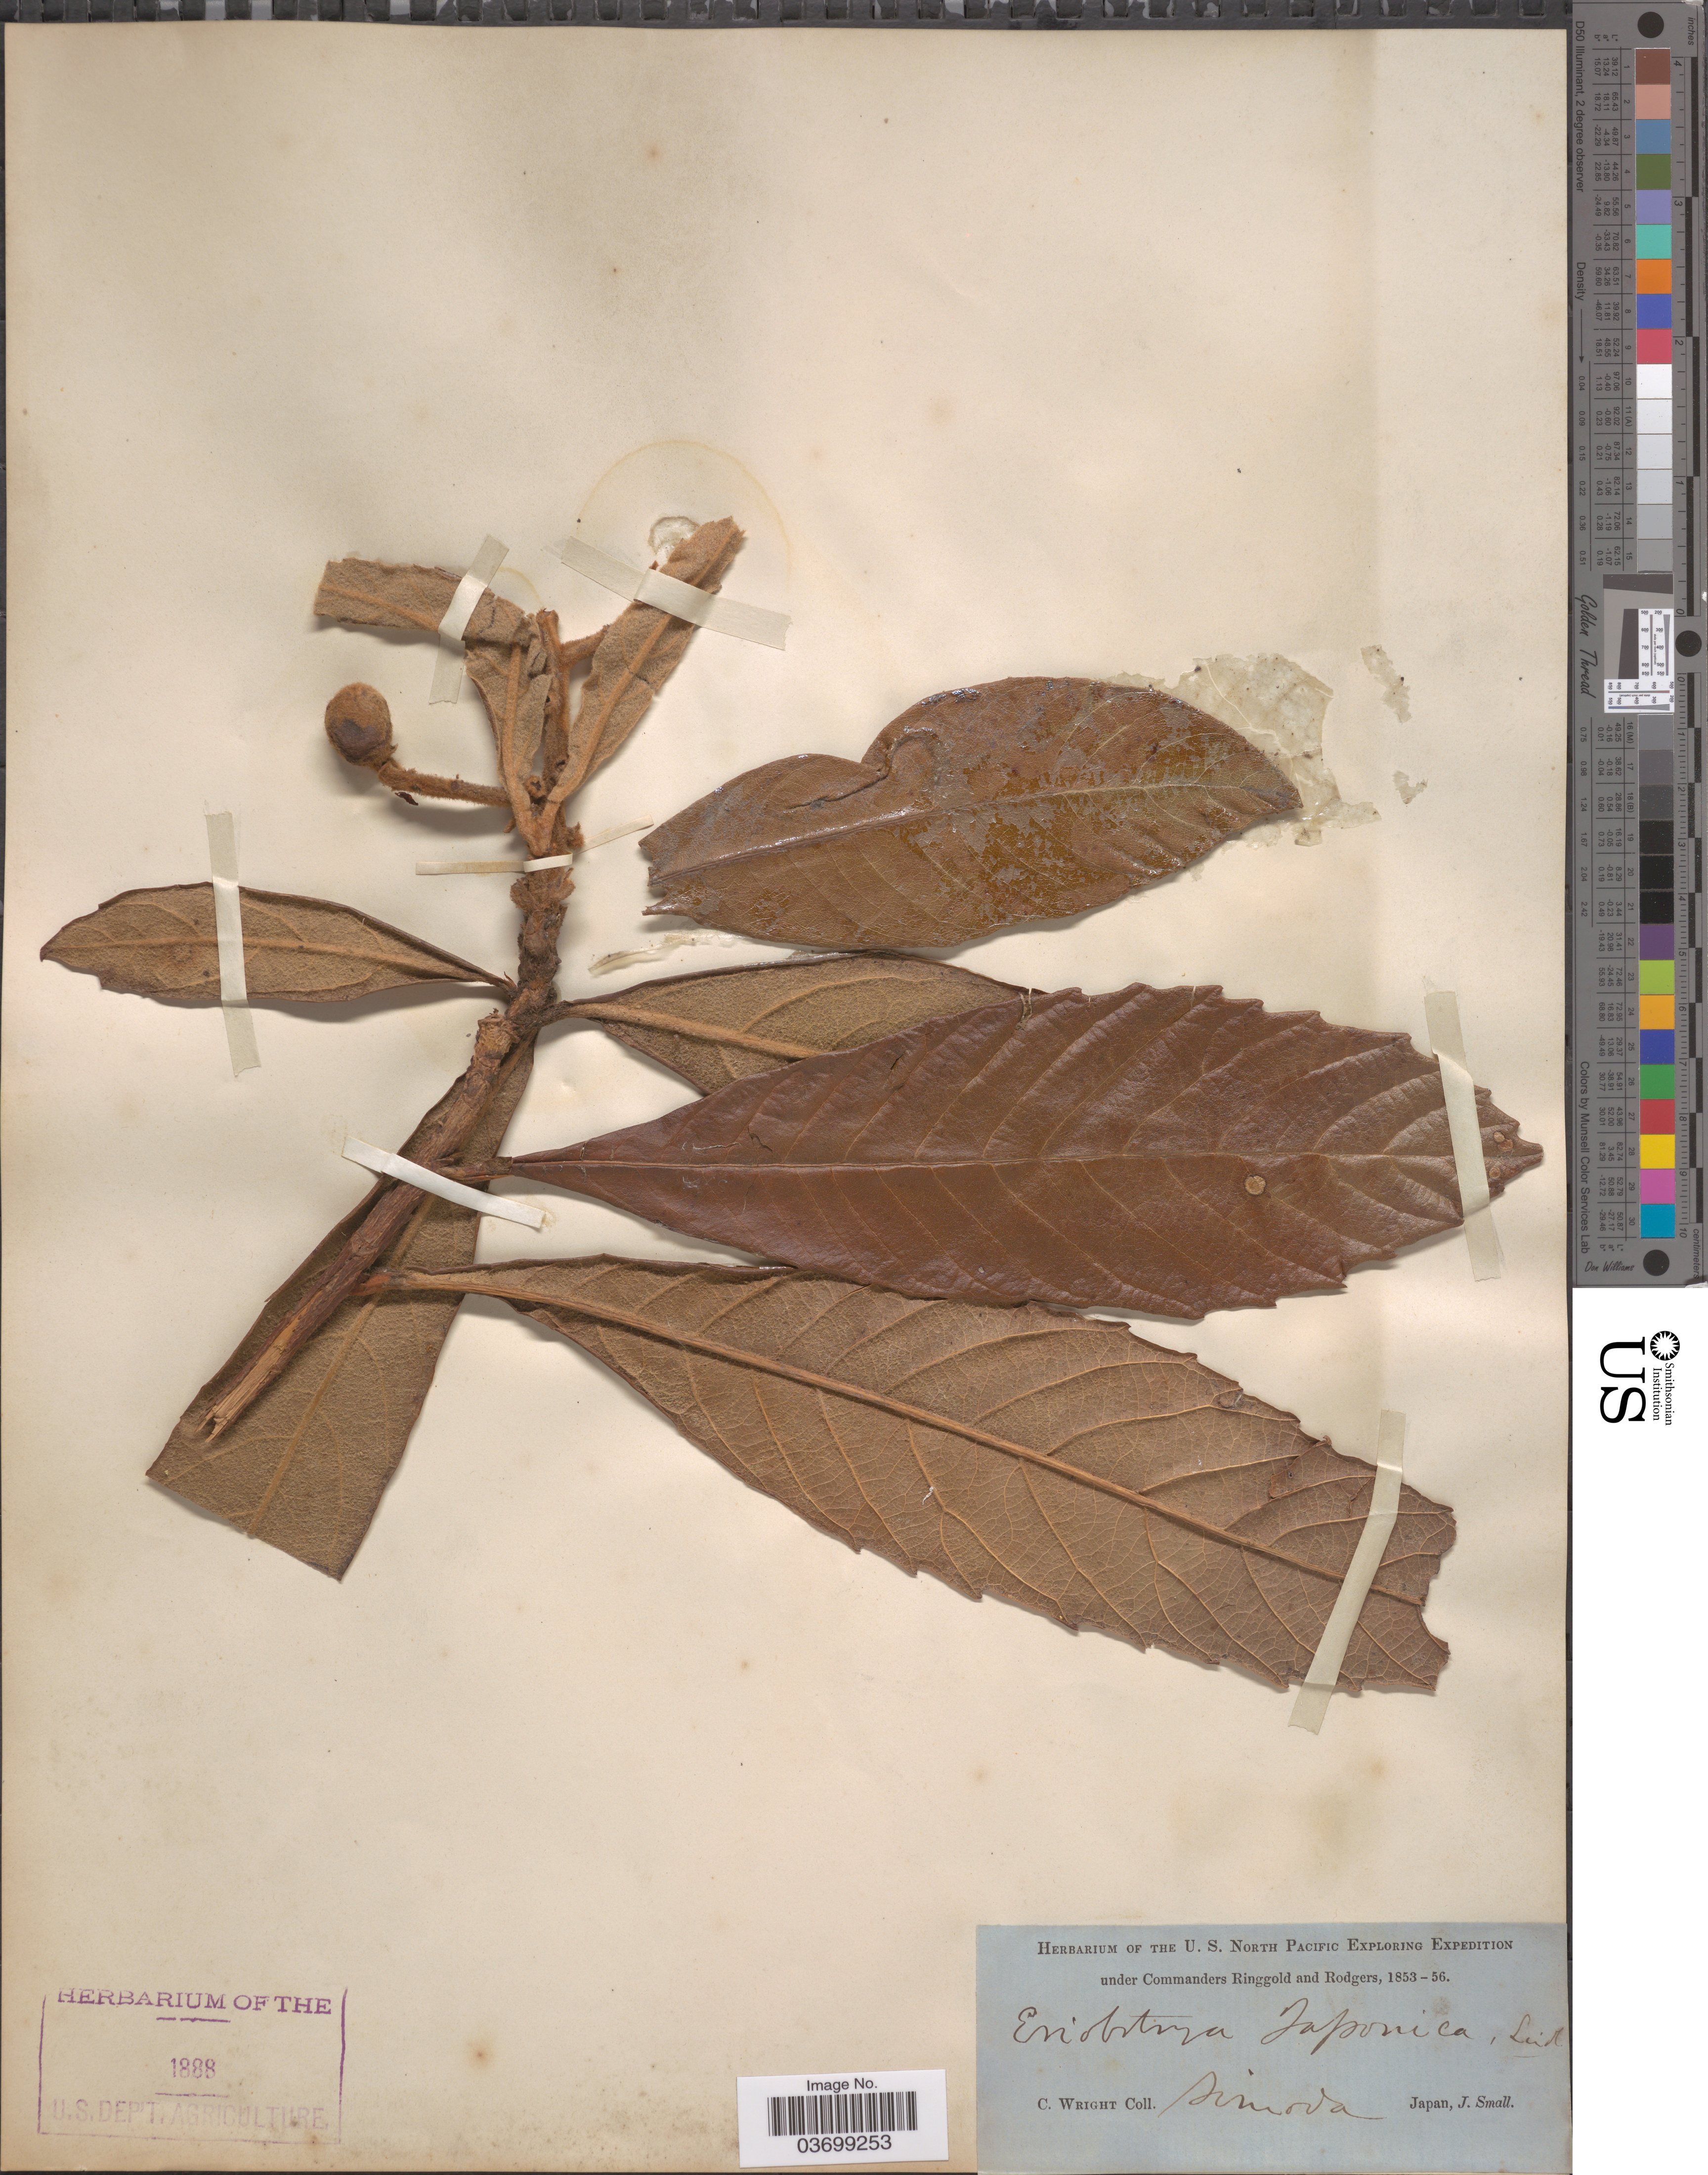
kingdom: Plantae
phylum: Tracheophyta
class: Magnoliopsida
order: Rosales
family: Rosaceae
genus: Rhaphiolepis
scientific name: Rhaphiolepis bibas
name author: (Lour.) Galasso & Banfi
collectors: C. Wright & J. Small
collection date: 1853/1856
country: Japan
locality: Simoda.